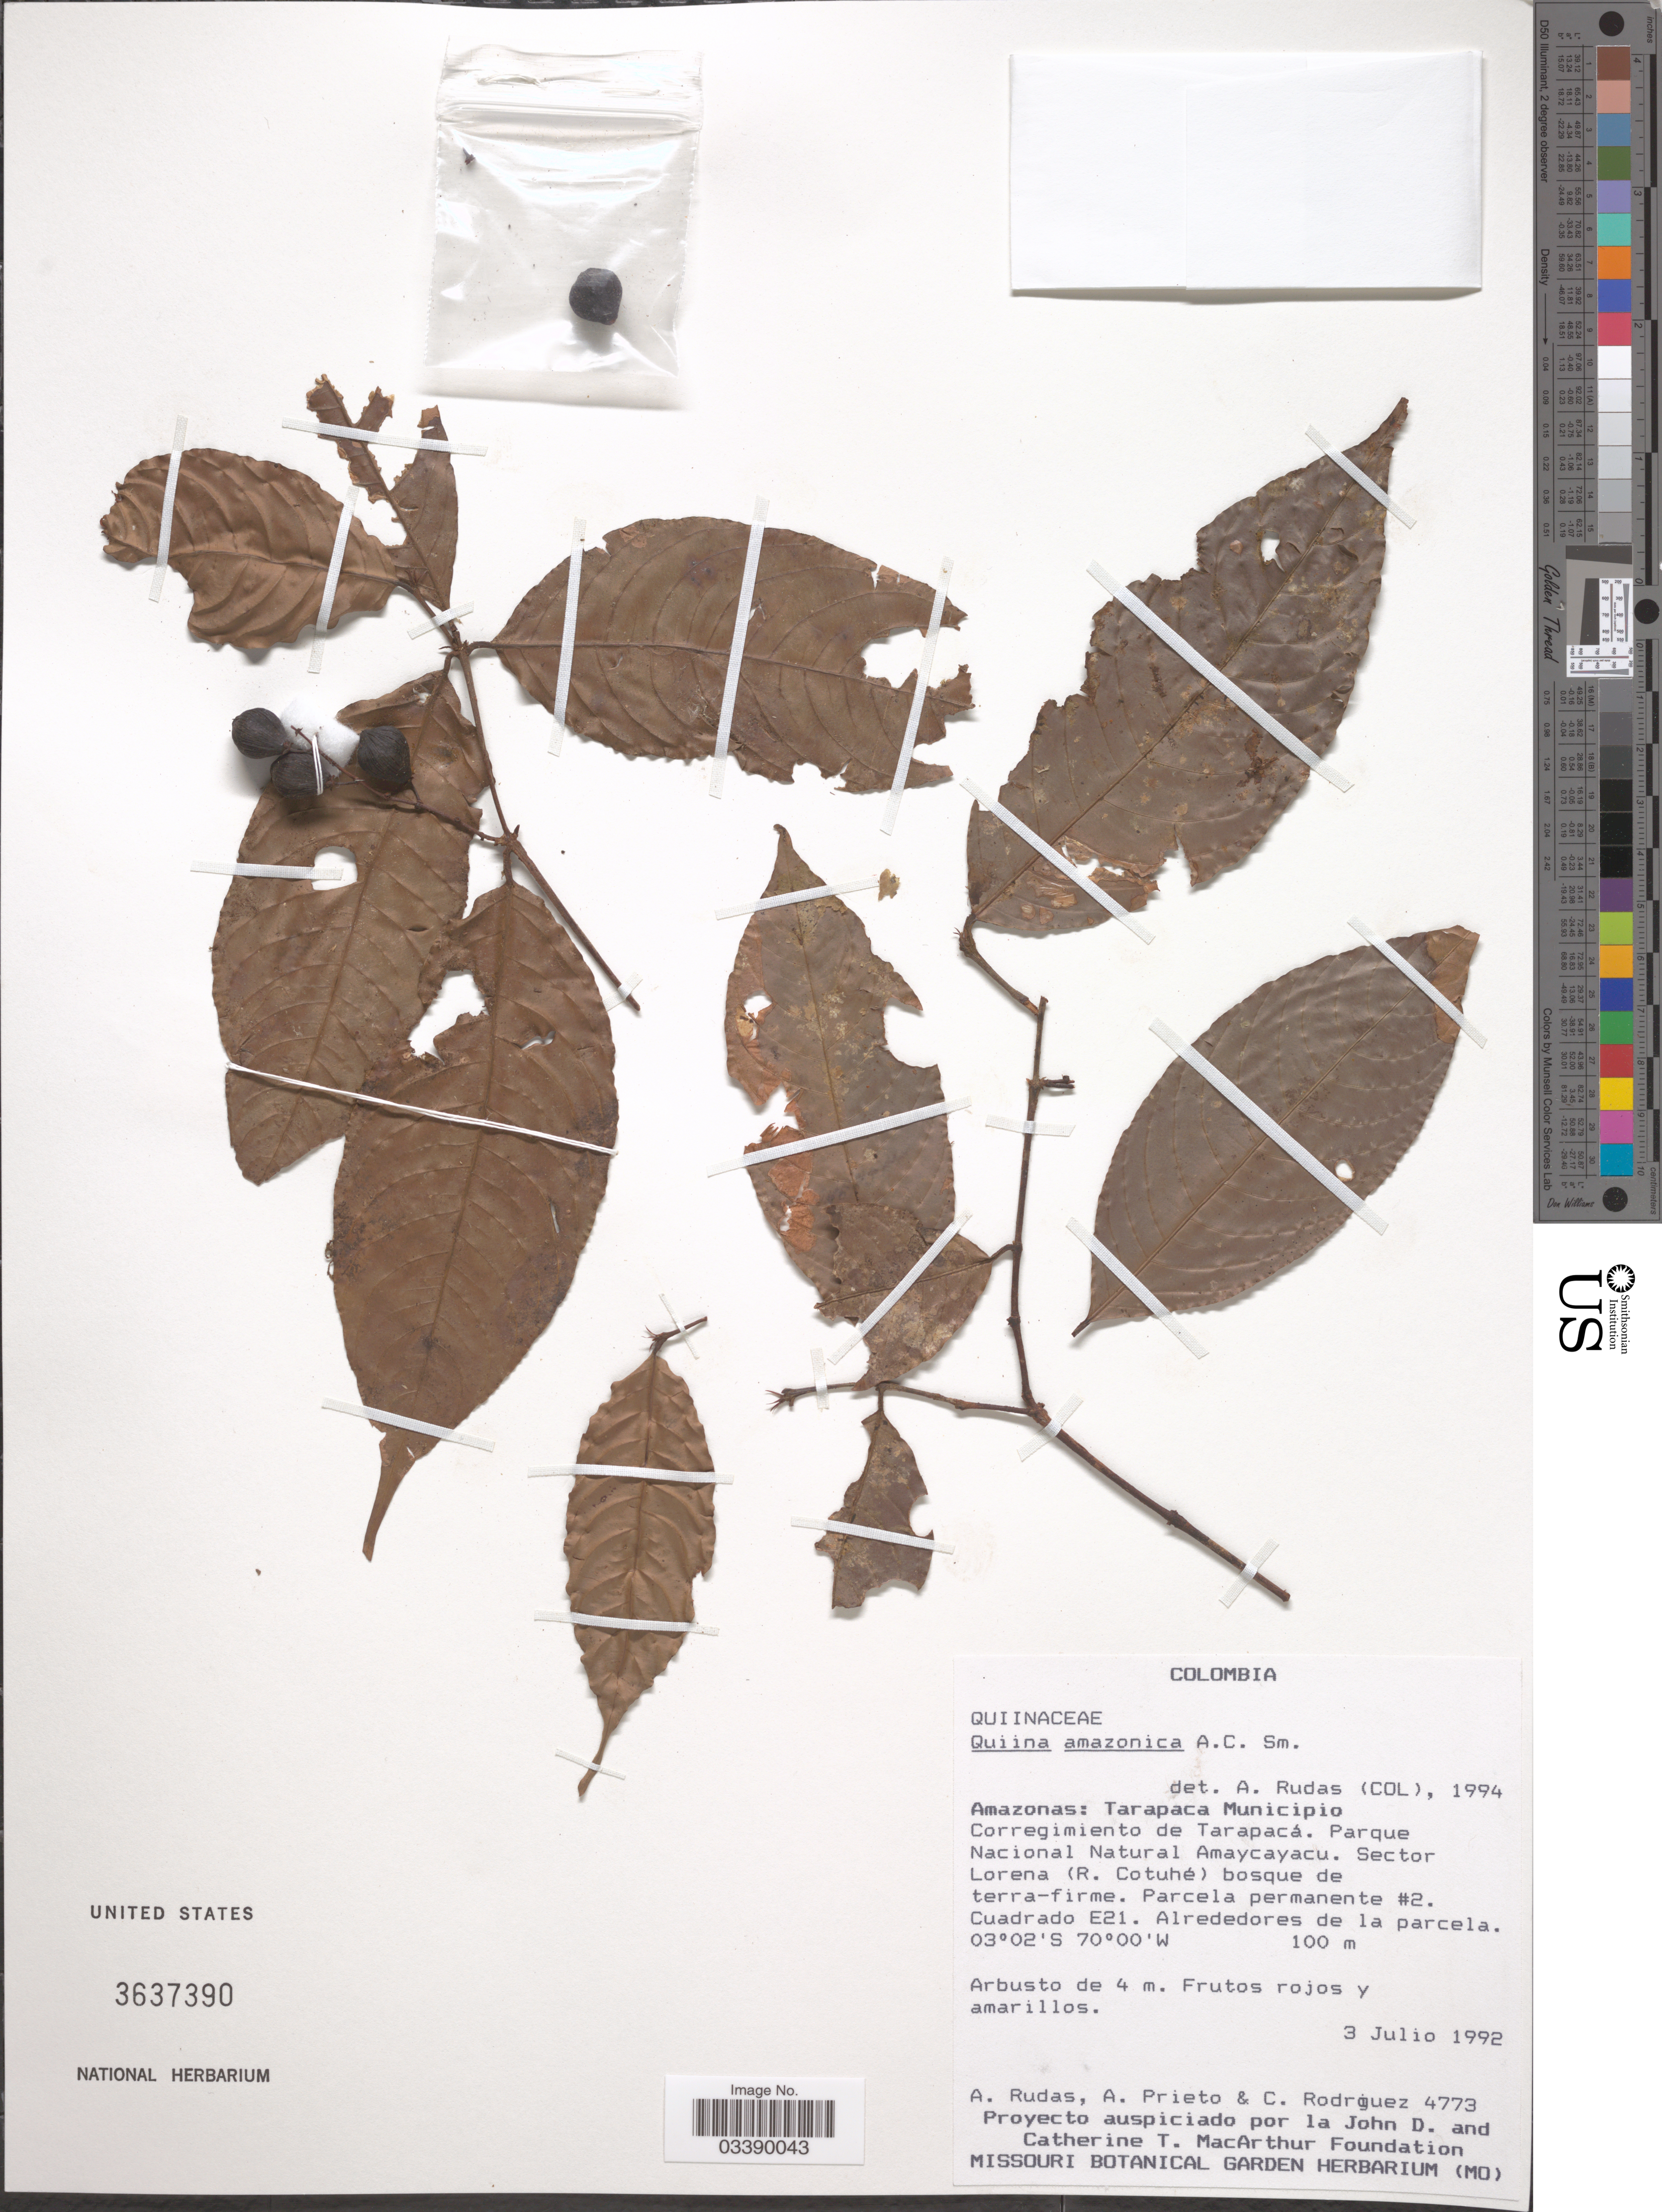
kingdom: Plantae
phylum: Tracheophyta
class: Magnoliopsida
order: Malpighiales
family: Quiinaceae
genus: Quiina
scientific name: Quiina amazonica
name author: A.C. Sm.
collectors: A. Rudas, A. Prieto & C. Rodriguez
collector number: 4773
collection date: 1992-07-03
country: Colombia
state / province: Amazônas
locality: Tarapaca Municipio Corregimiento de Tarapacá. Parque Nacional Natural Amaycayacu. Sector Lorena (R. Cotuhé) bosque de terra-firme. Parcela permanente #2. Cuadrado E21.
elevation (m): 100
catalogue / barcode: US 3637390